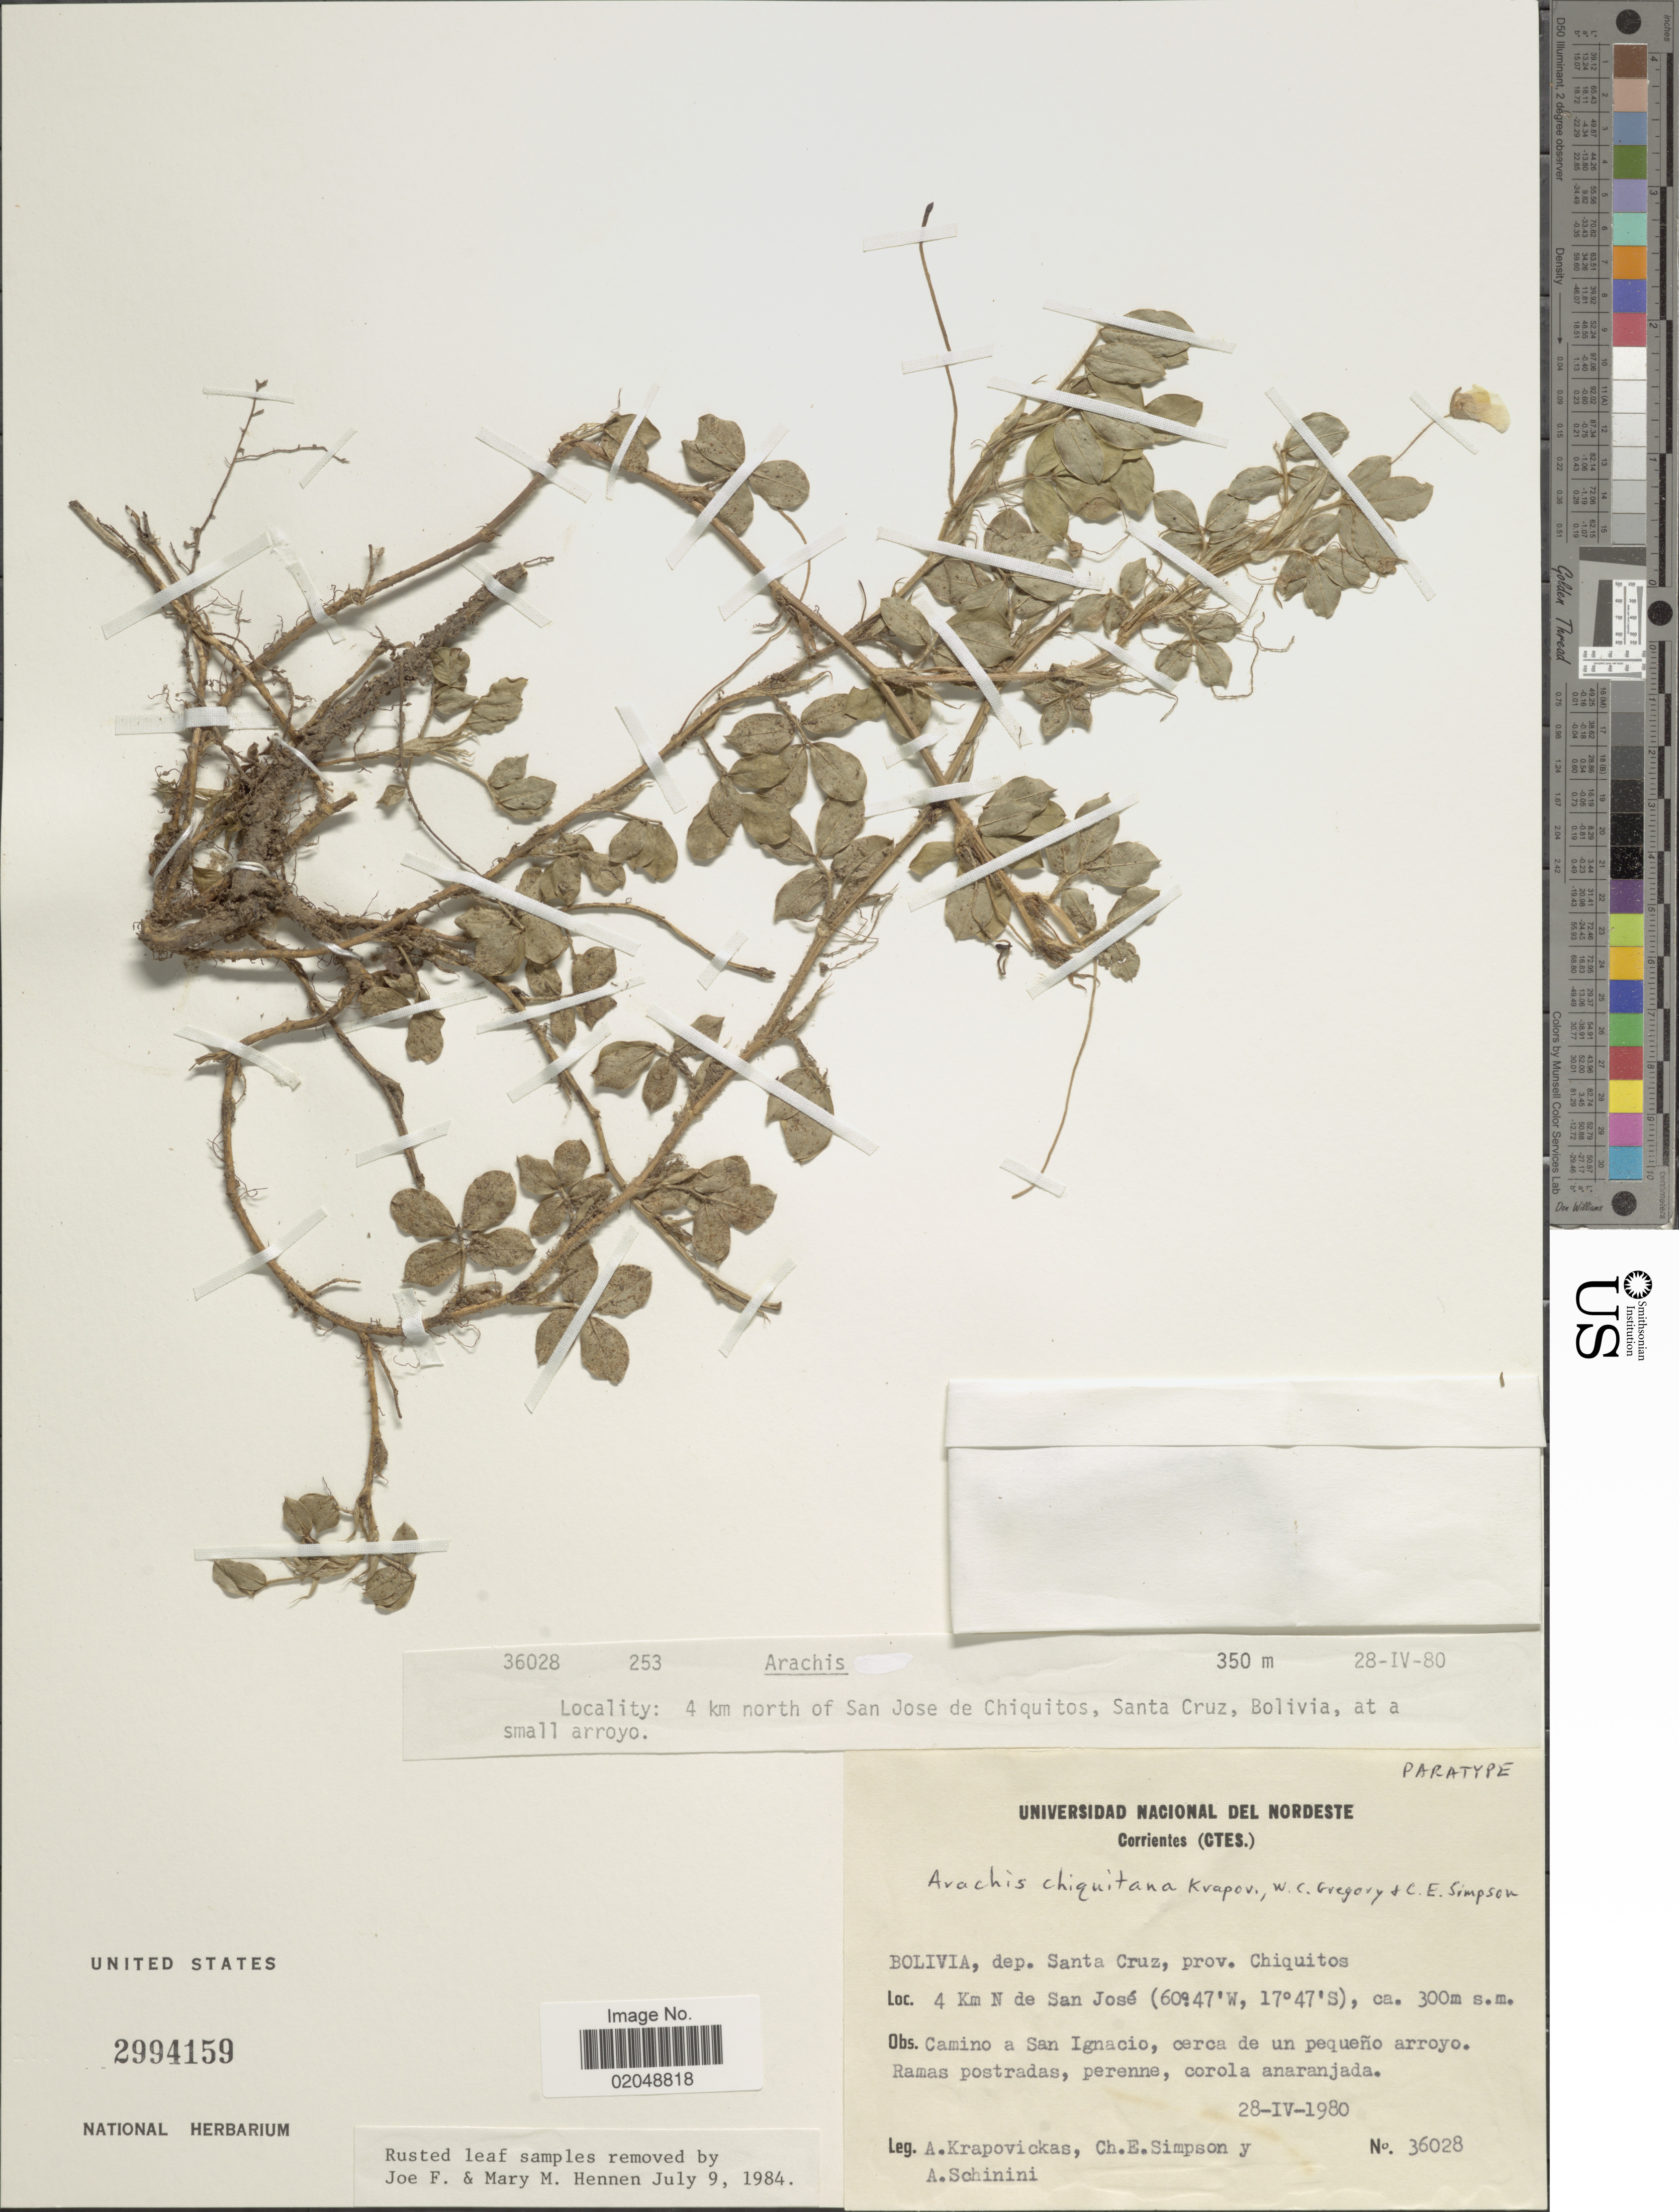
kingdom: Plantae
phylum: Tracheophyta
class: Magnoliopsida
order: Fabales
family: Fabaceae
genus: Arachis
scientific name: Arachis chiquitana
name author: Krapov. et al.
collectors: A. Krapovickas, C. Simpson & A. Schinini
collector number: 36028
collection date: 1980-04-28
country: Bolivia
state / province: Santa Cruz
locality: Dep. Santa Cruz, prov. Chiquitos, 4 Km N de San José, Camino a San Ignacio, cerca de un pequeño arroyo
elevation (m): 300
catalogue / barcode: US 2994159